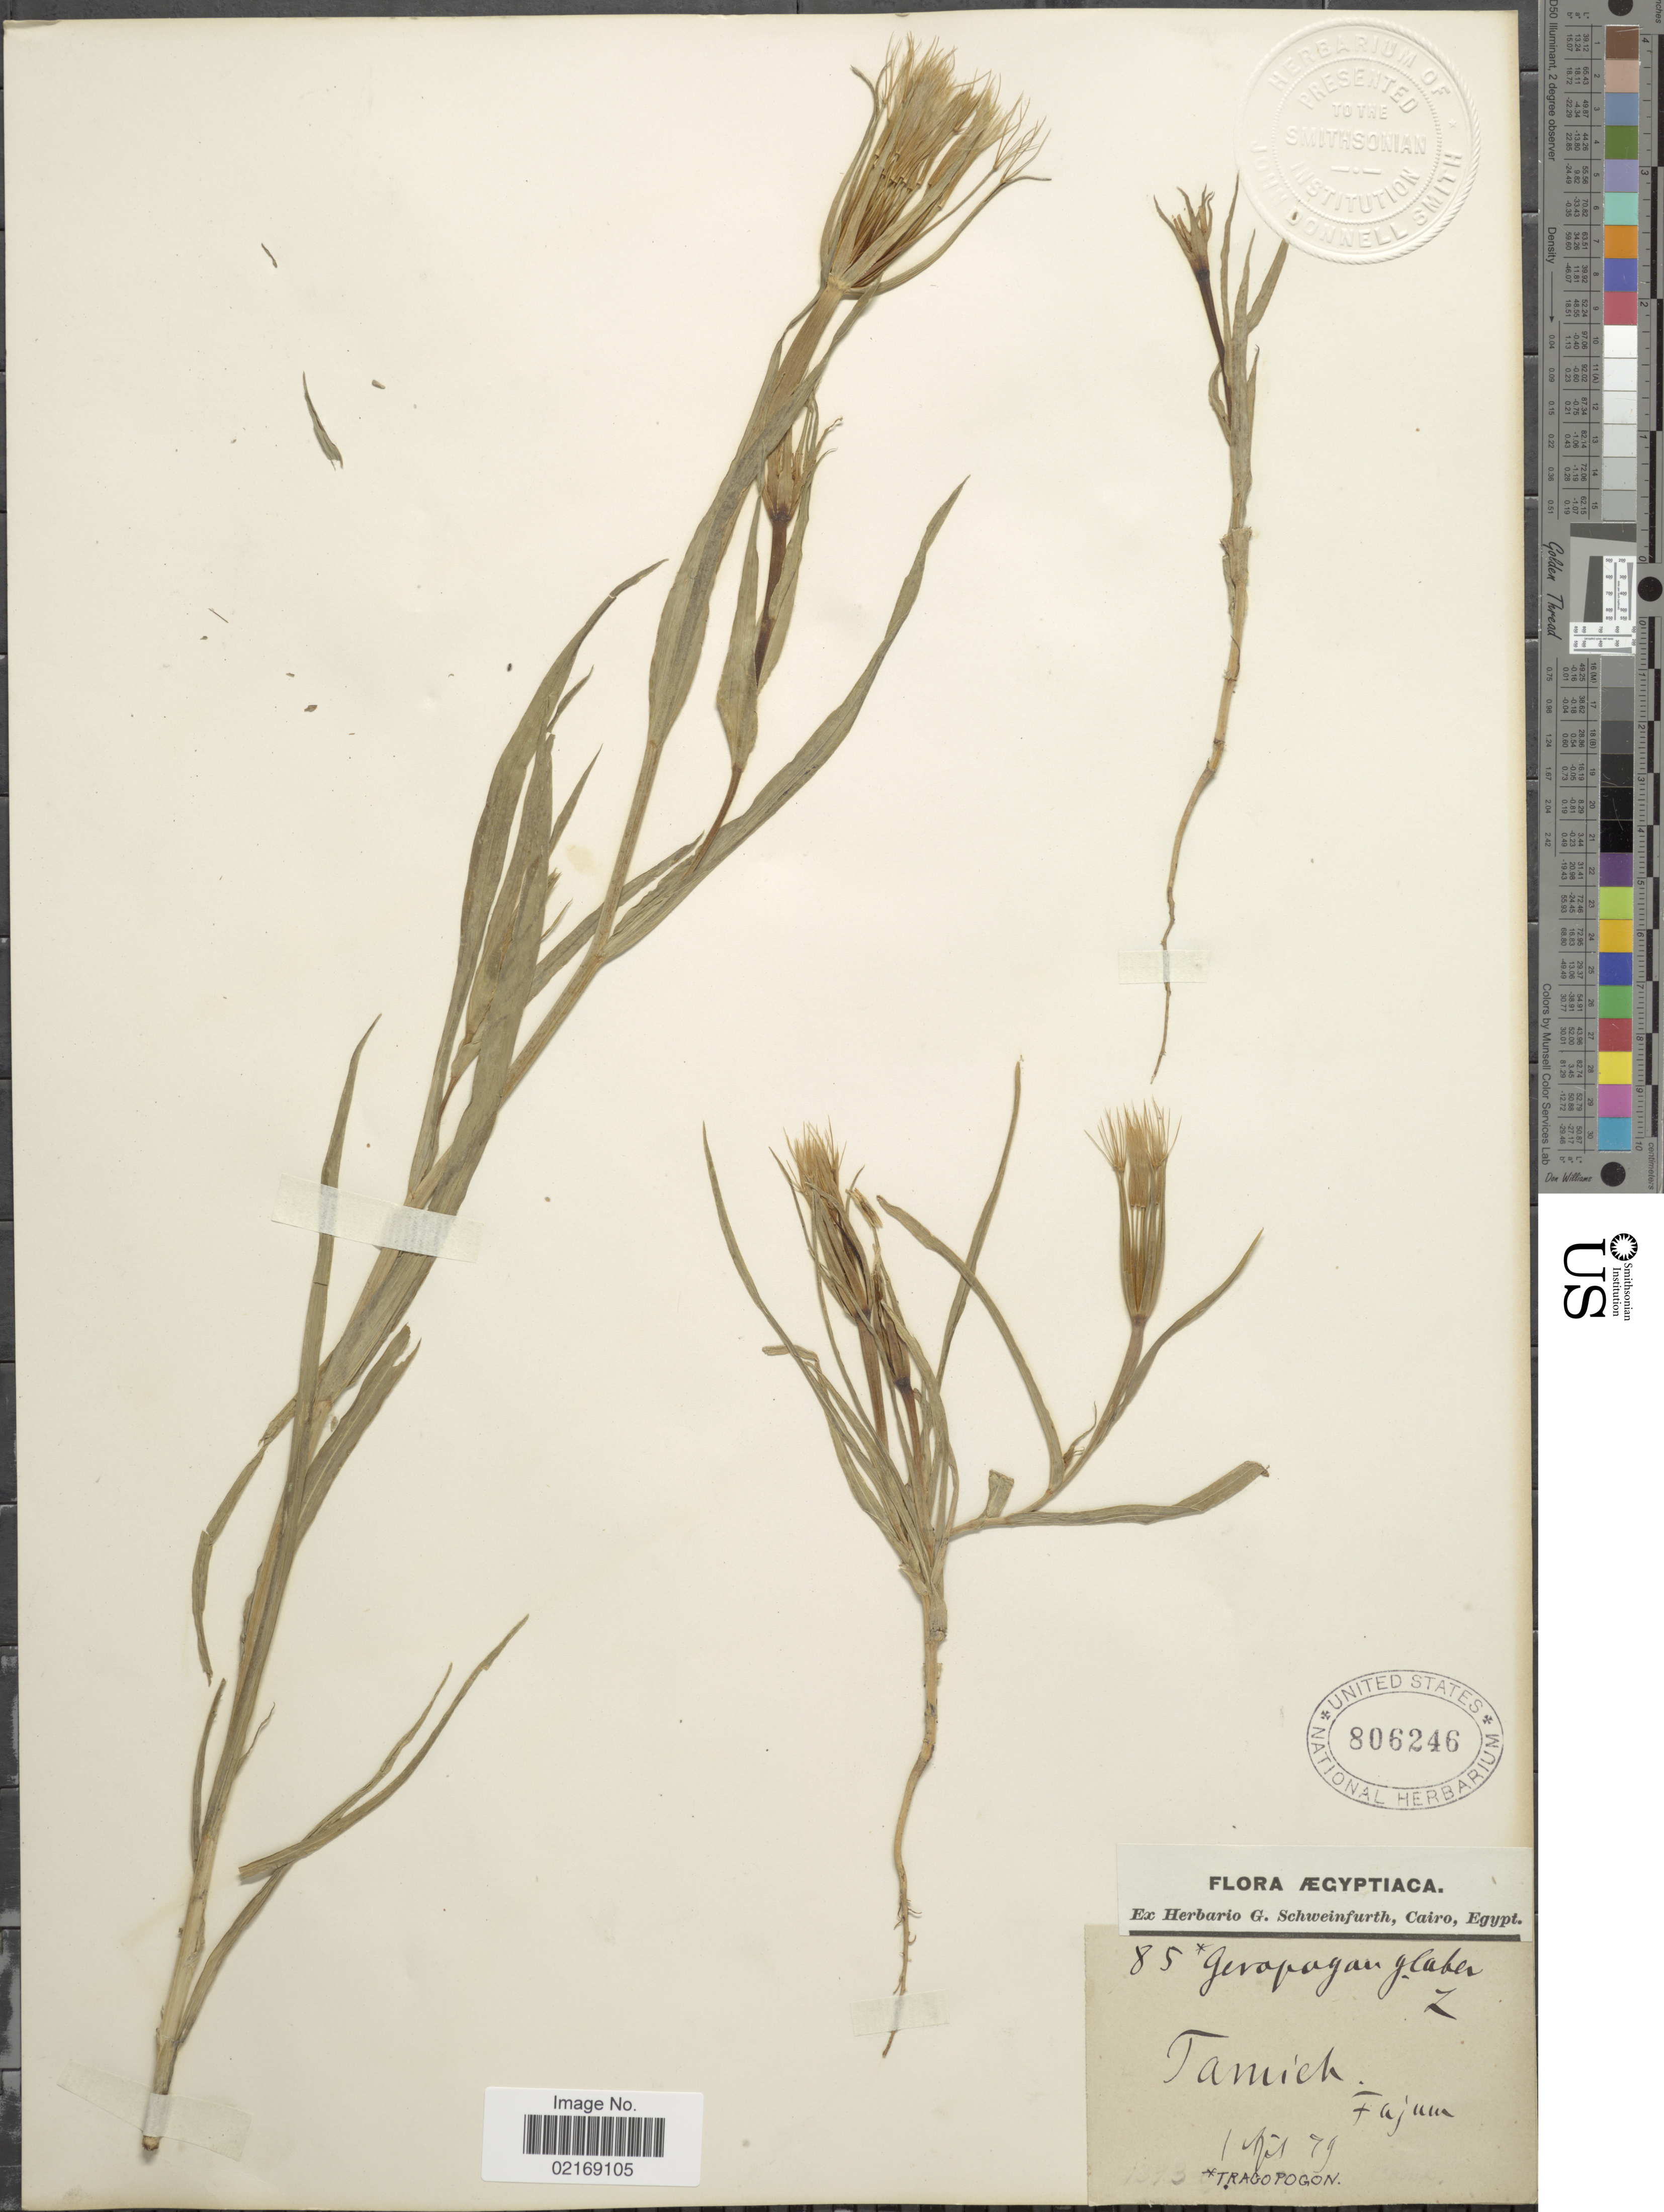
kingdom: Plantae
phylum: Tracheophyta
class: Magnoliopsida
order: Asterales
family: Asteraceae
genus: Geropogon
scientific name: Geropogon hybridus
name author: (L.) Sch. Bip.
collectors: ex herb. G. Schweinfurth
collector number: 85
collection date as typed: Transcribed d/m/y: 1/4/79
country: Egypt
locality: Aegyptiaca. Tamich Fajum [unsure placement]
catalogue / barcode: US 806246